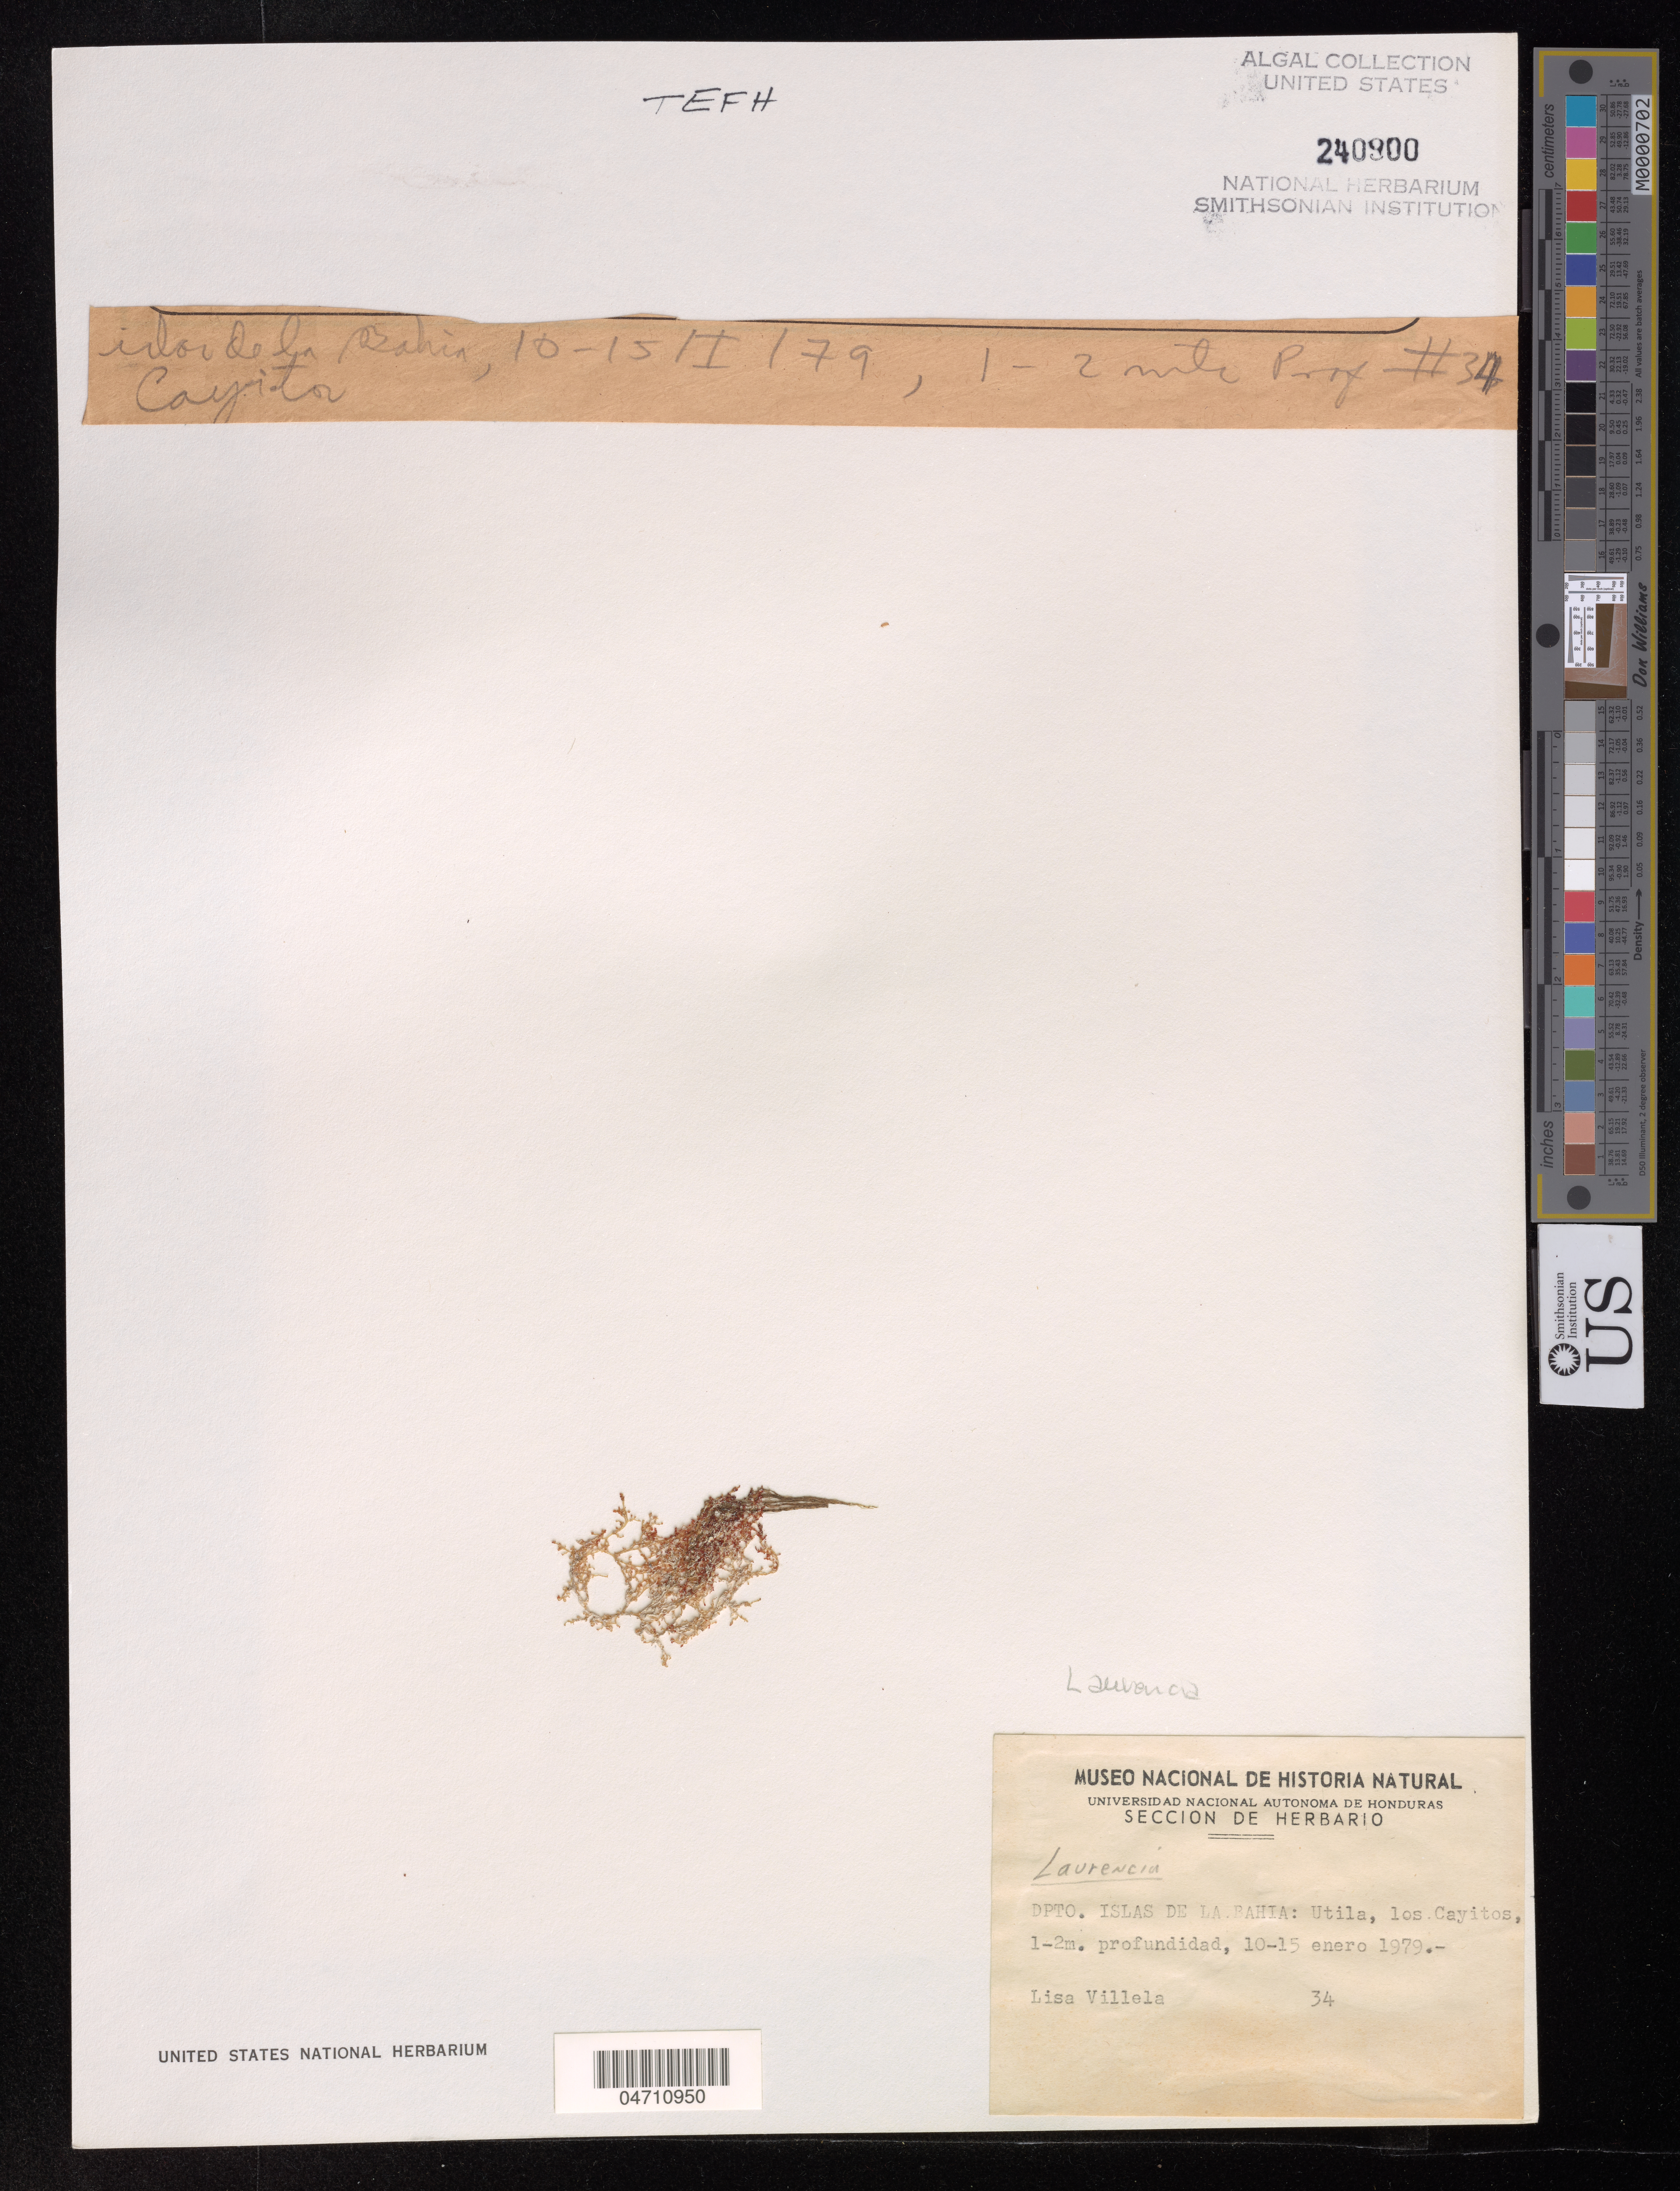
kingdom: Plantae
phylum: Rhodophyta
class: Florideophyceae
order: Ceramiales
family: Rhodomelaceae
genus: Laurencia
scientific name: Laurencia sp.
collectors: L. Villela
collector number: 34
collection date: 1979-01-10/1979-01-15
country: Honduras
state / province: Islas de la Bahía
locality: Utila, los. Cayitos.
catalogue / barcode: US 240900